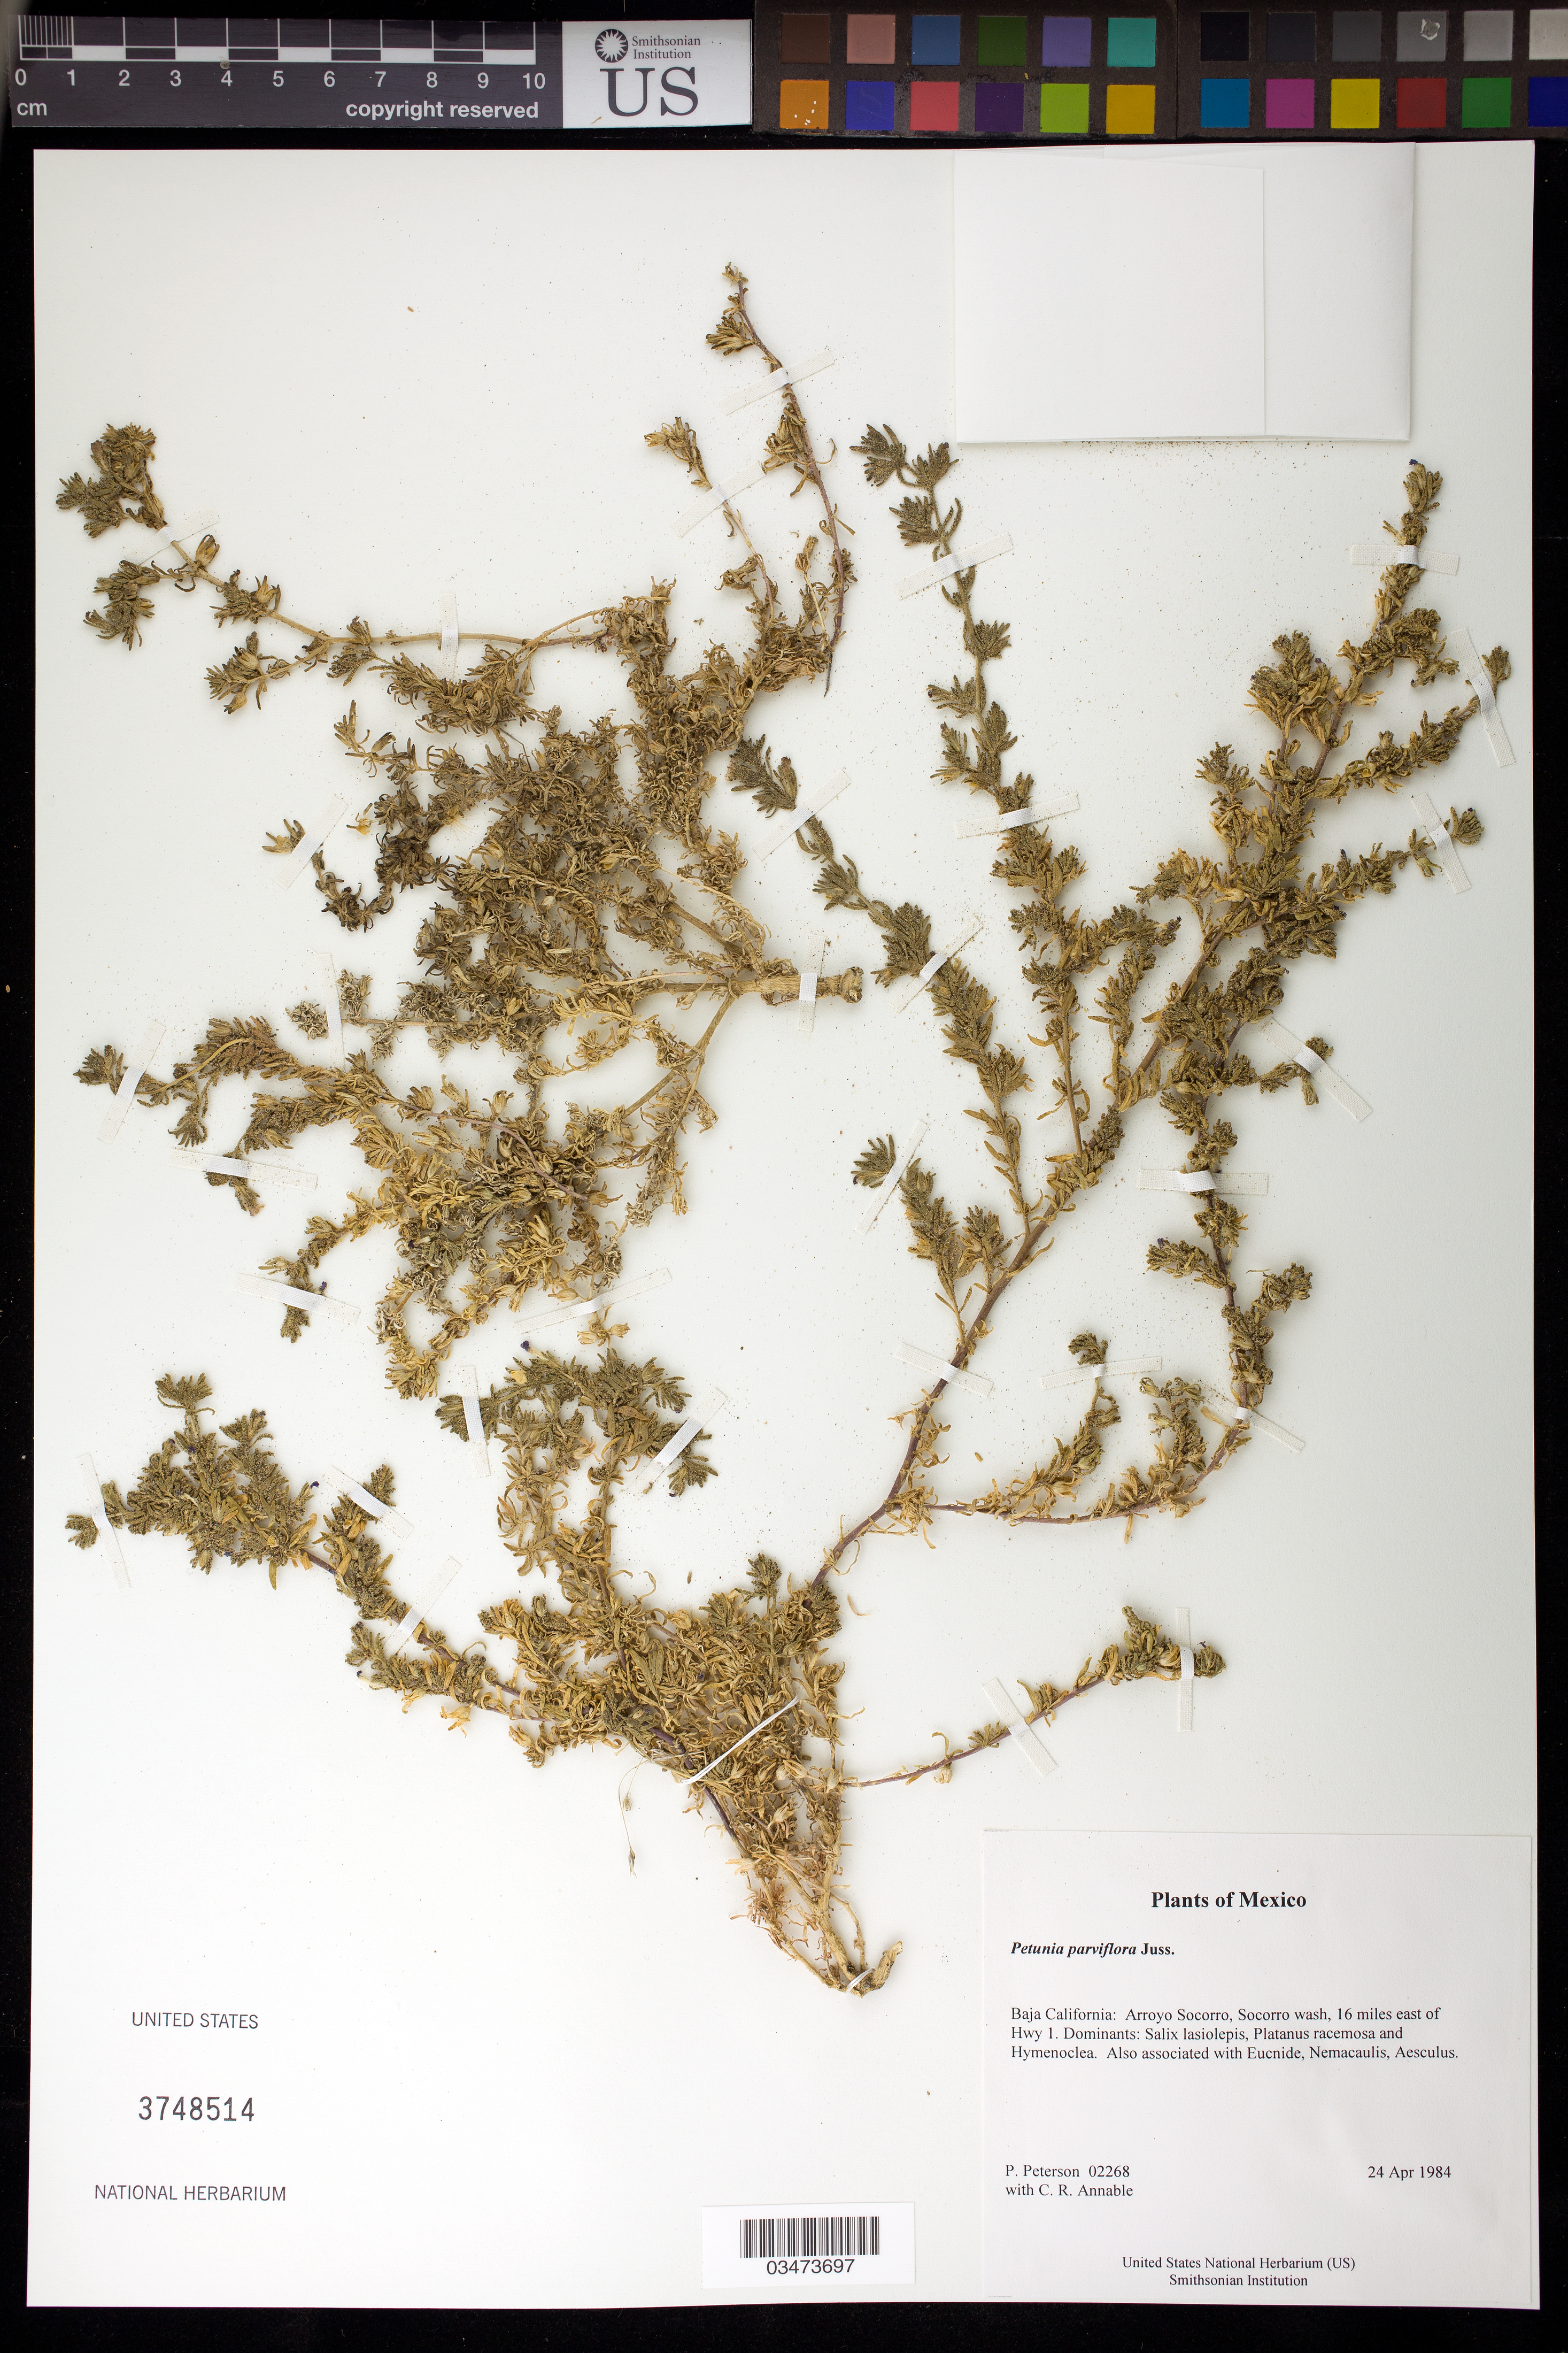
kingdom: Plantae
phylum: Tracheophyta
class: Magnoliopsida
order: Solanales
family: Solanaceae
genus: Petunia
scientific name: Petunia parviflora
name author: Juss.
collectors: P. M. Peterson & C. R. Annable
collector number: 02268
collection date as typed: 24 Apr 1984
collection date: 1984-04-24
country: Mexico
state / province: Baja California Norte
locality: Arroyo Socorro, Socorro wash, 16 miles east of Hwy 1.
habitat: Dominants: Salix lasiolepis, Platanus racemosa and Hymenoclea. Also associated with Eucnide, Nemacaulis, Aesculus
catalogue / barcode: US 3748514